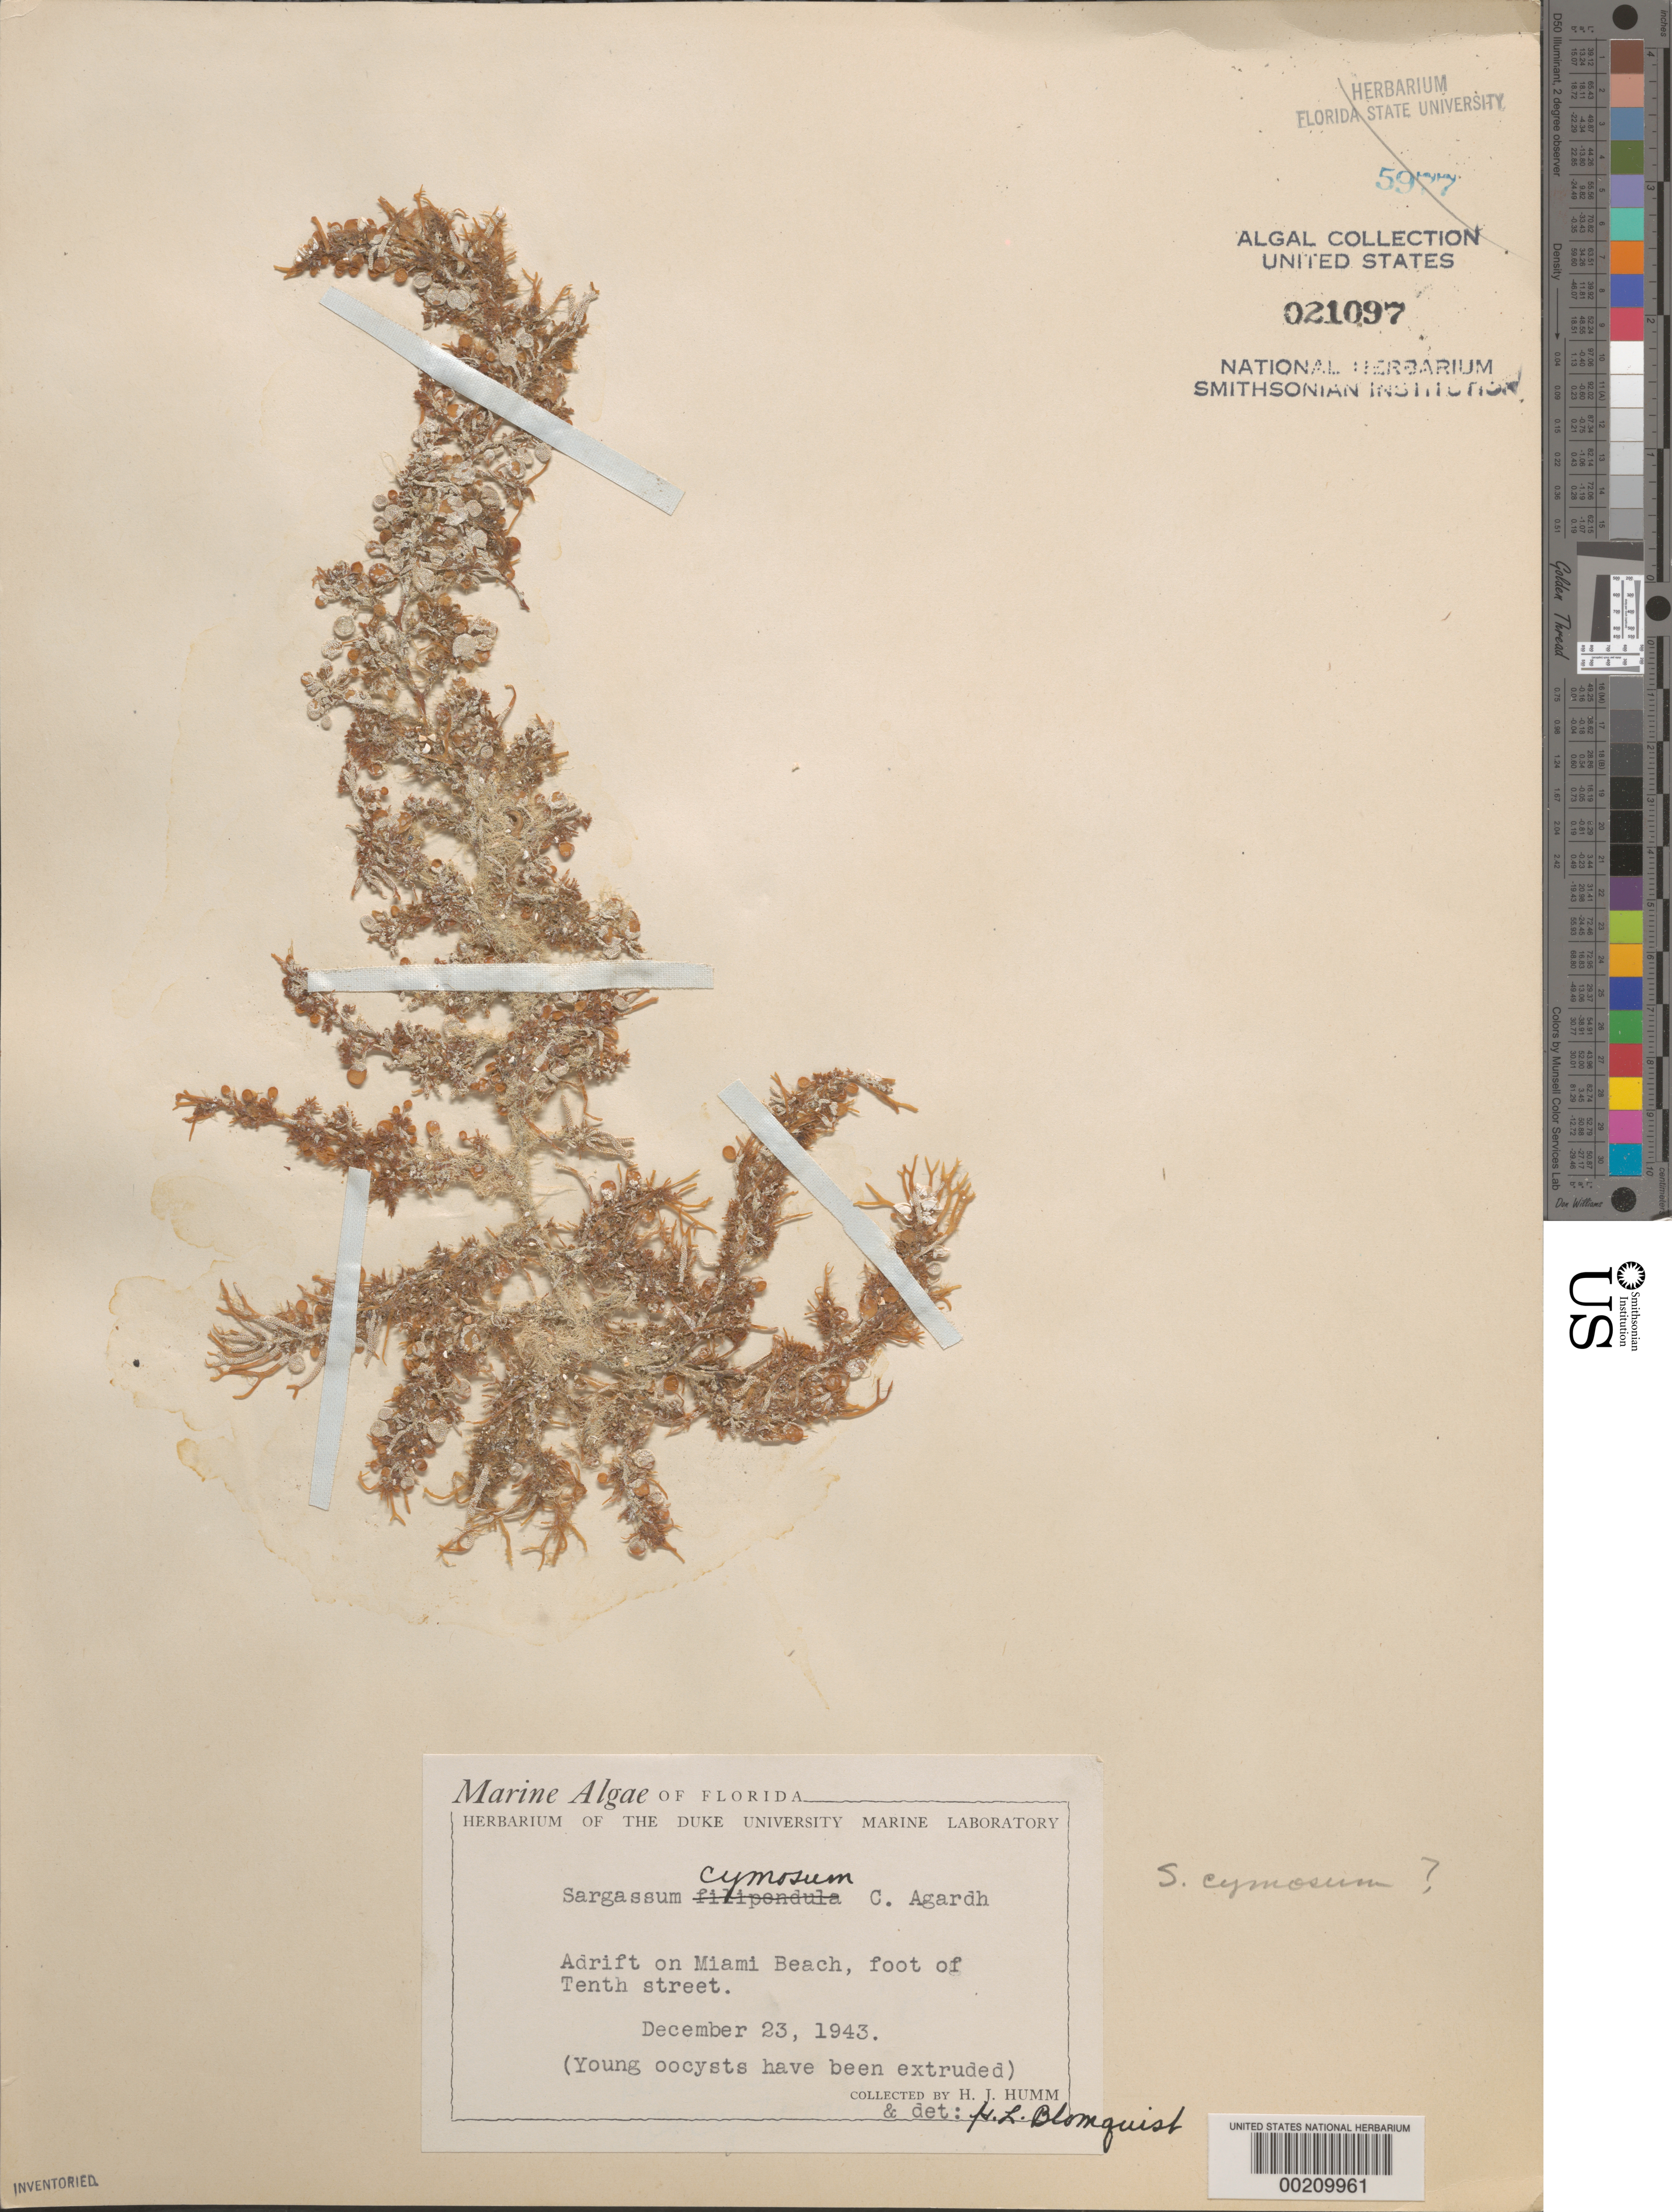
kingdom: Chromista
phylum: Ochrophyta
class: Phaeophyceae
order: Fucales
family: Sargassaceae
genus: Sargassum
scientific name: Sargassum cymosum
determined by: Blomquist, H. L.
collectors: H. J. Humm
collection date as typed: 23 Dec 1943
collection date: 1943-12-23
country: United States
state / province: Florida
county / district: Miami-Dade County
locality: Miami Beach, foot of 10th Street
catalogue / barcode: US 21097